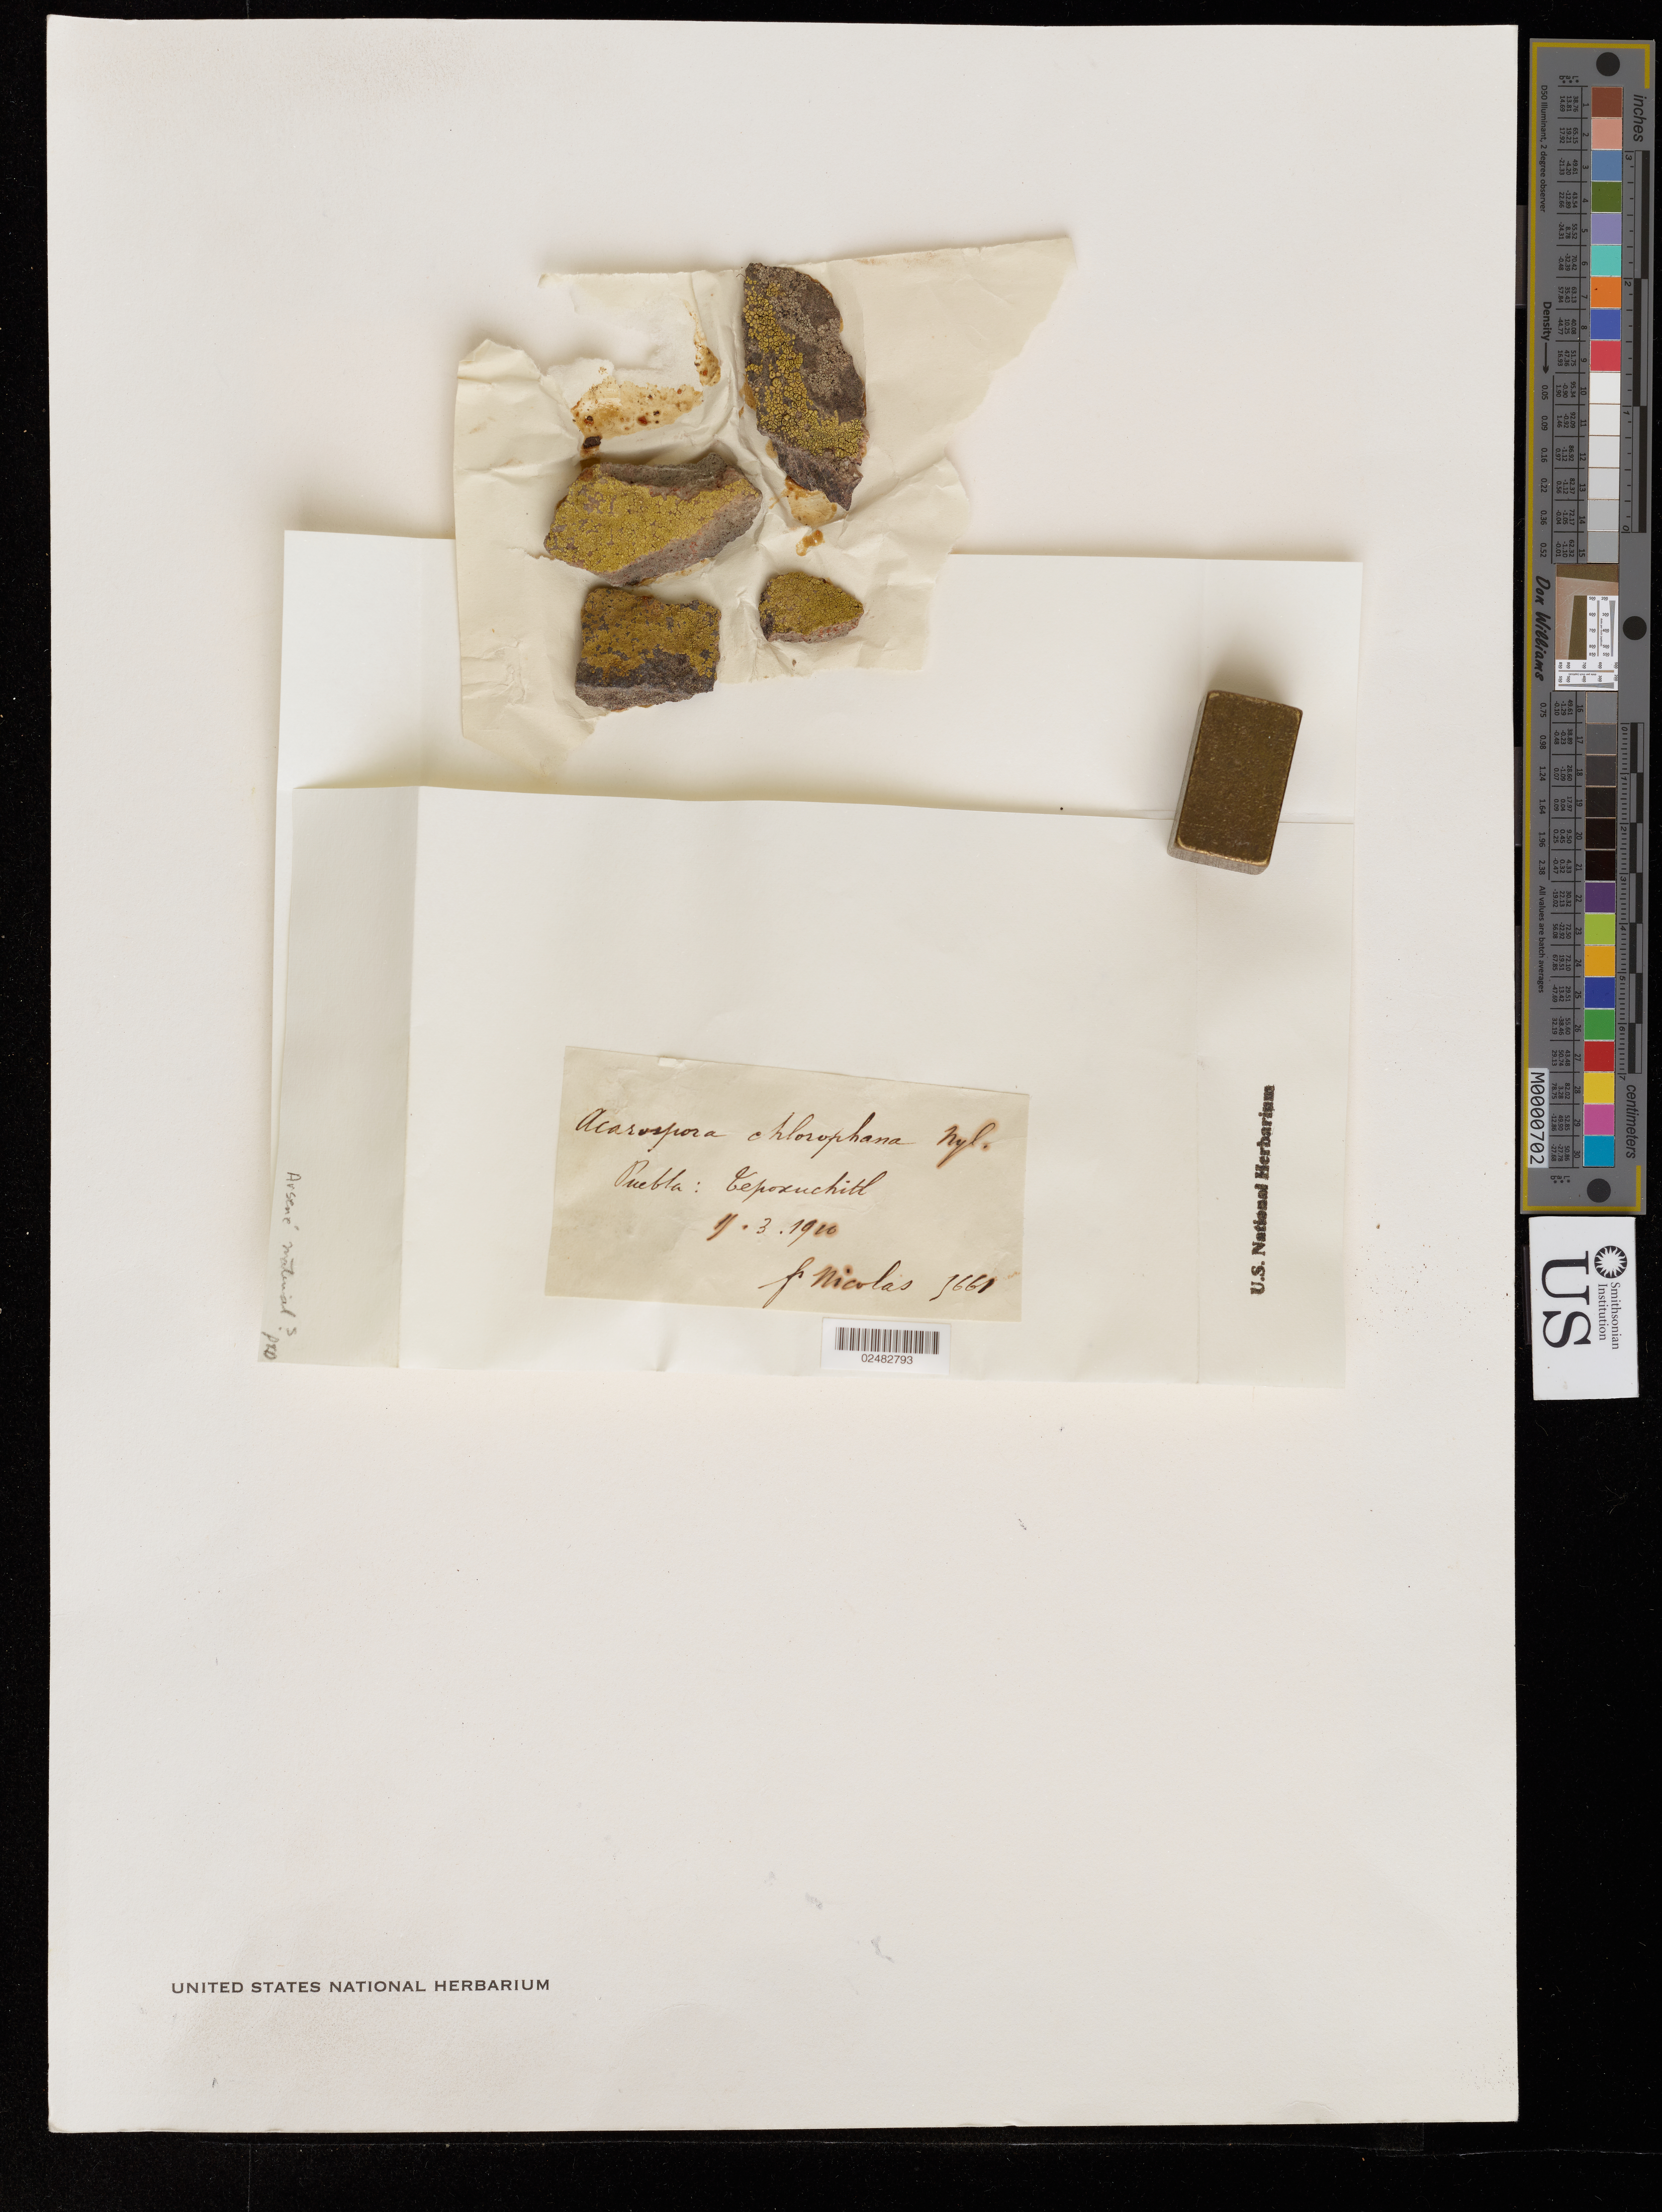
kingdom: Fungi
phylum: Ascomycota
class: Lecanoromycetes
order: Acarosporales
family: Acarosporaceae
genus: Acarospora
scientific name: Acarospora sp.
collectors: F. Nicolas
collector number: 1661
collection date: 1910-03-11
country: Mexico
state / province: Puebla